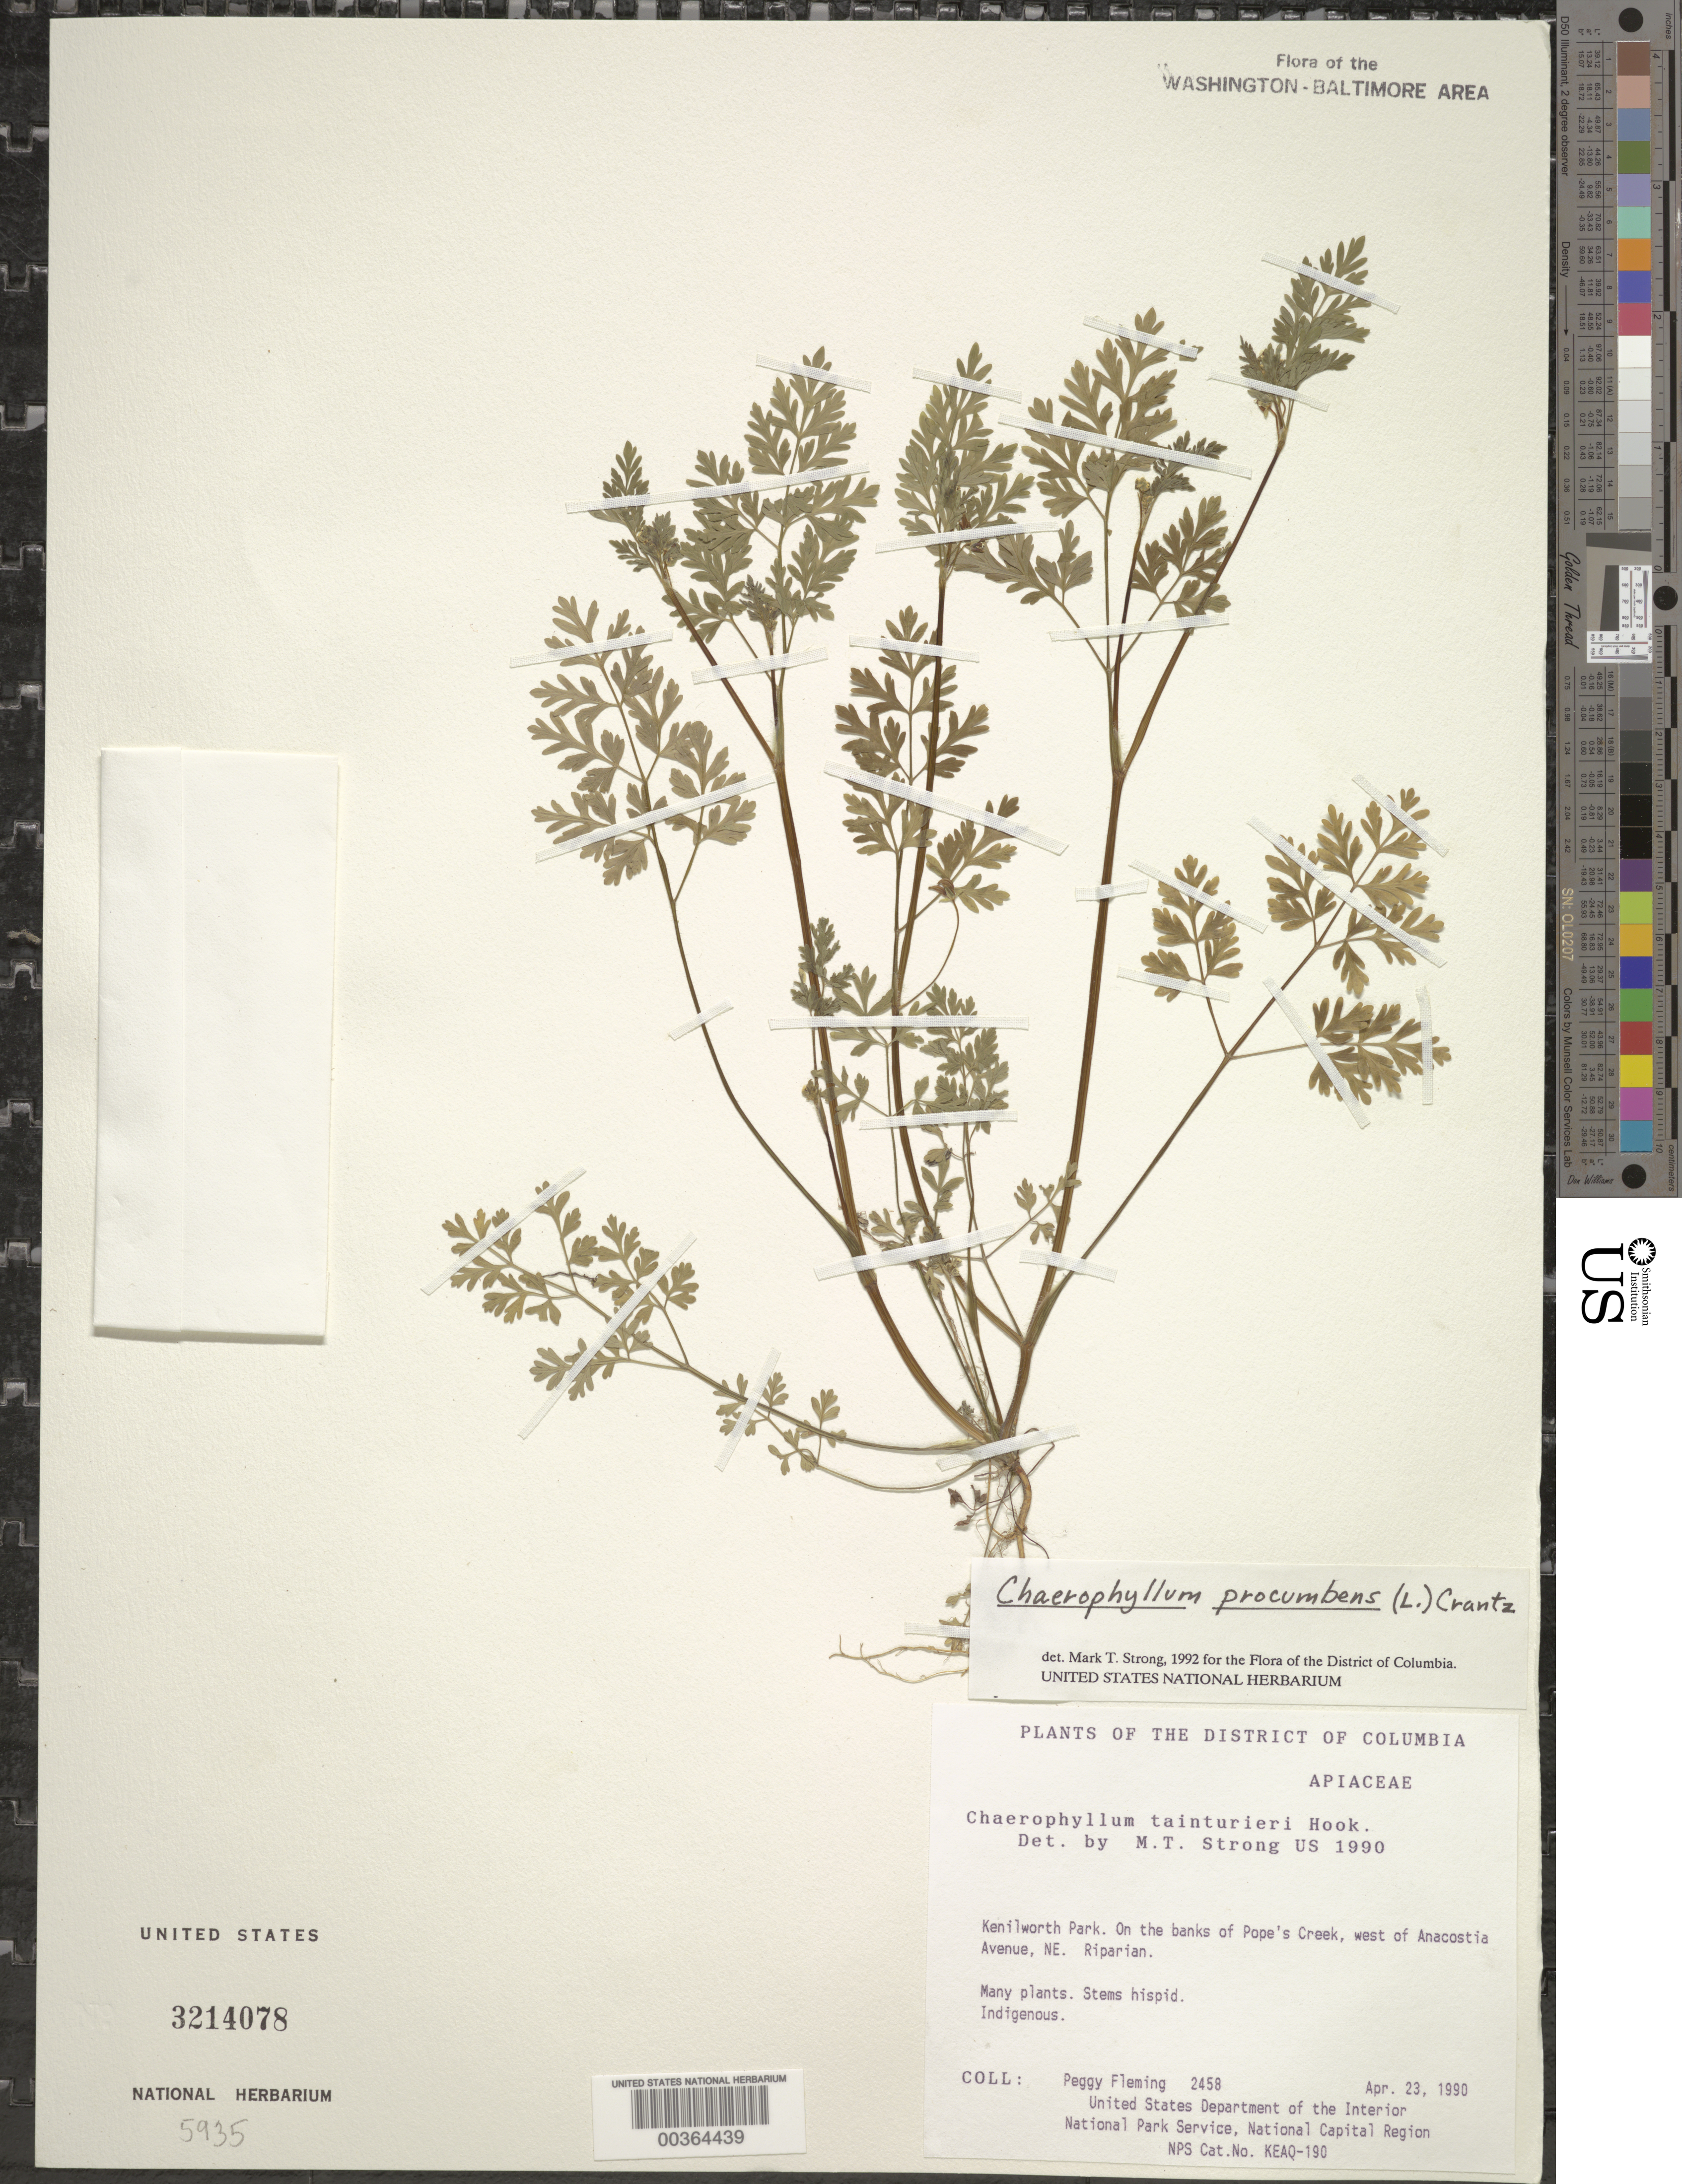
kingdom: Plantae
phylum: Tracheophyta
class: Magnoliopsida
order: Apiales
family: Apiaceae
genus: Chaerophyllum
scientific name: Chaerophyllum procumbens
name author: (L.) Crantz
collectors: P. Fleming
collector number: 2458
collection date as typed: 23 Apr 1990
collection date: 1990-04-23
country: United States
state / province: District of Columbia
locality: Kenilworth Park, on Banks of Pope's Creek, W of Anacostia Ave, NE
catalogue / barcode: US 3214078